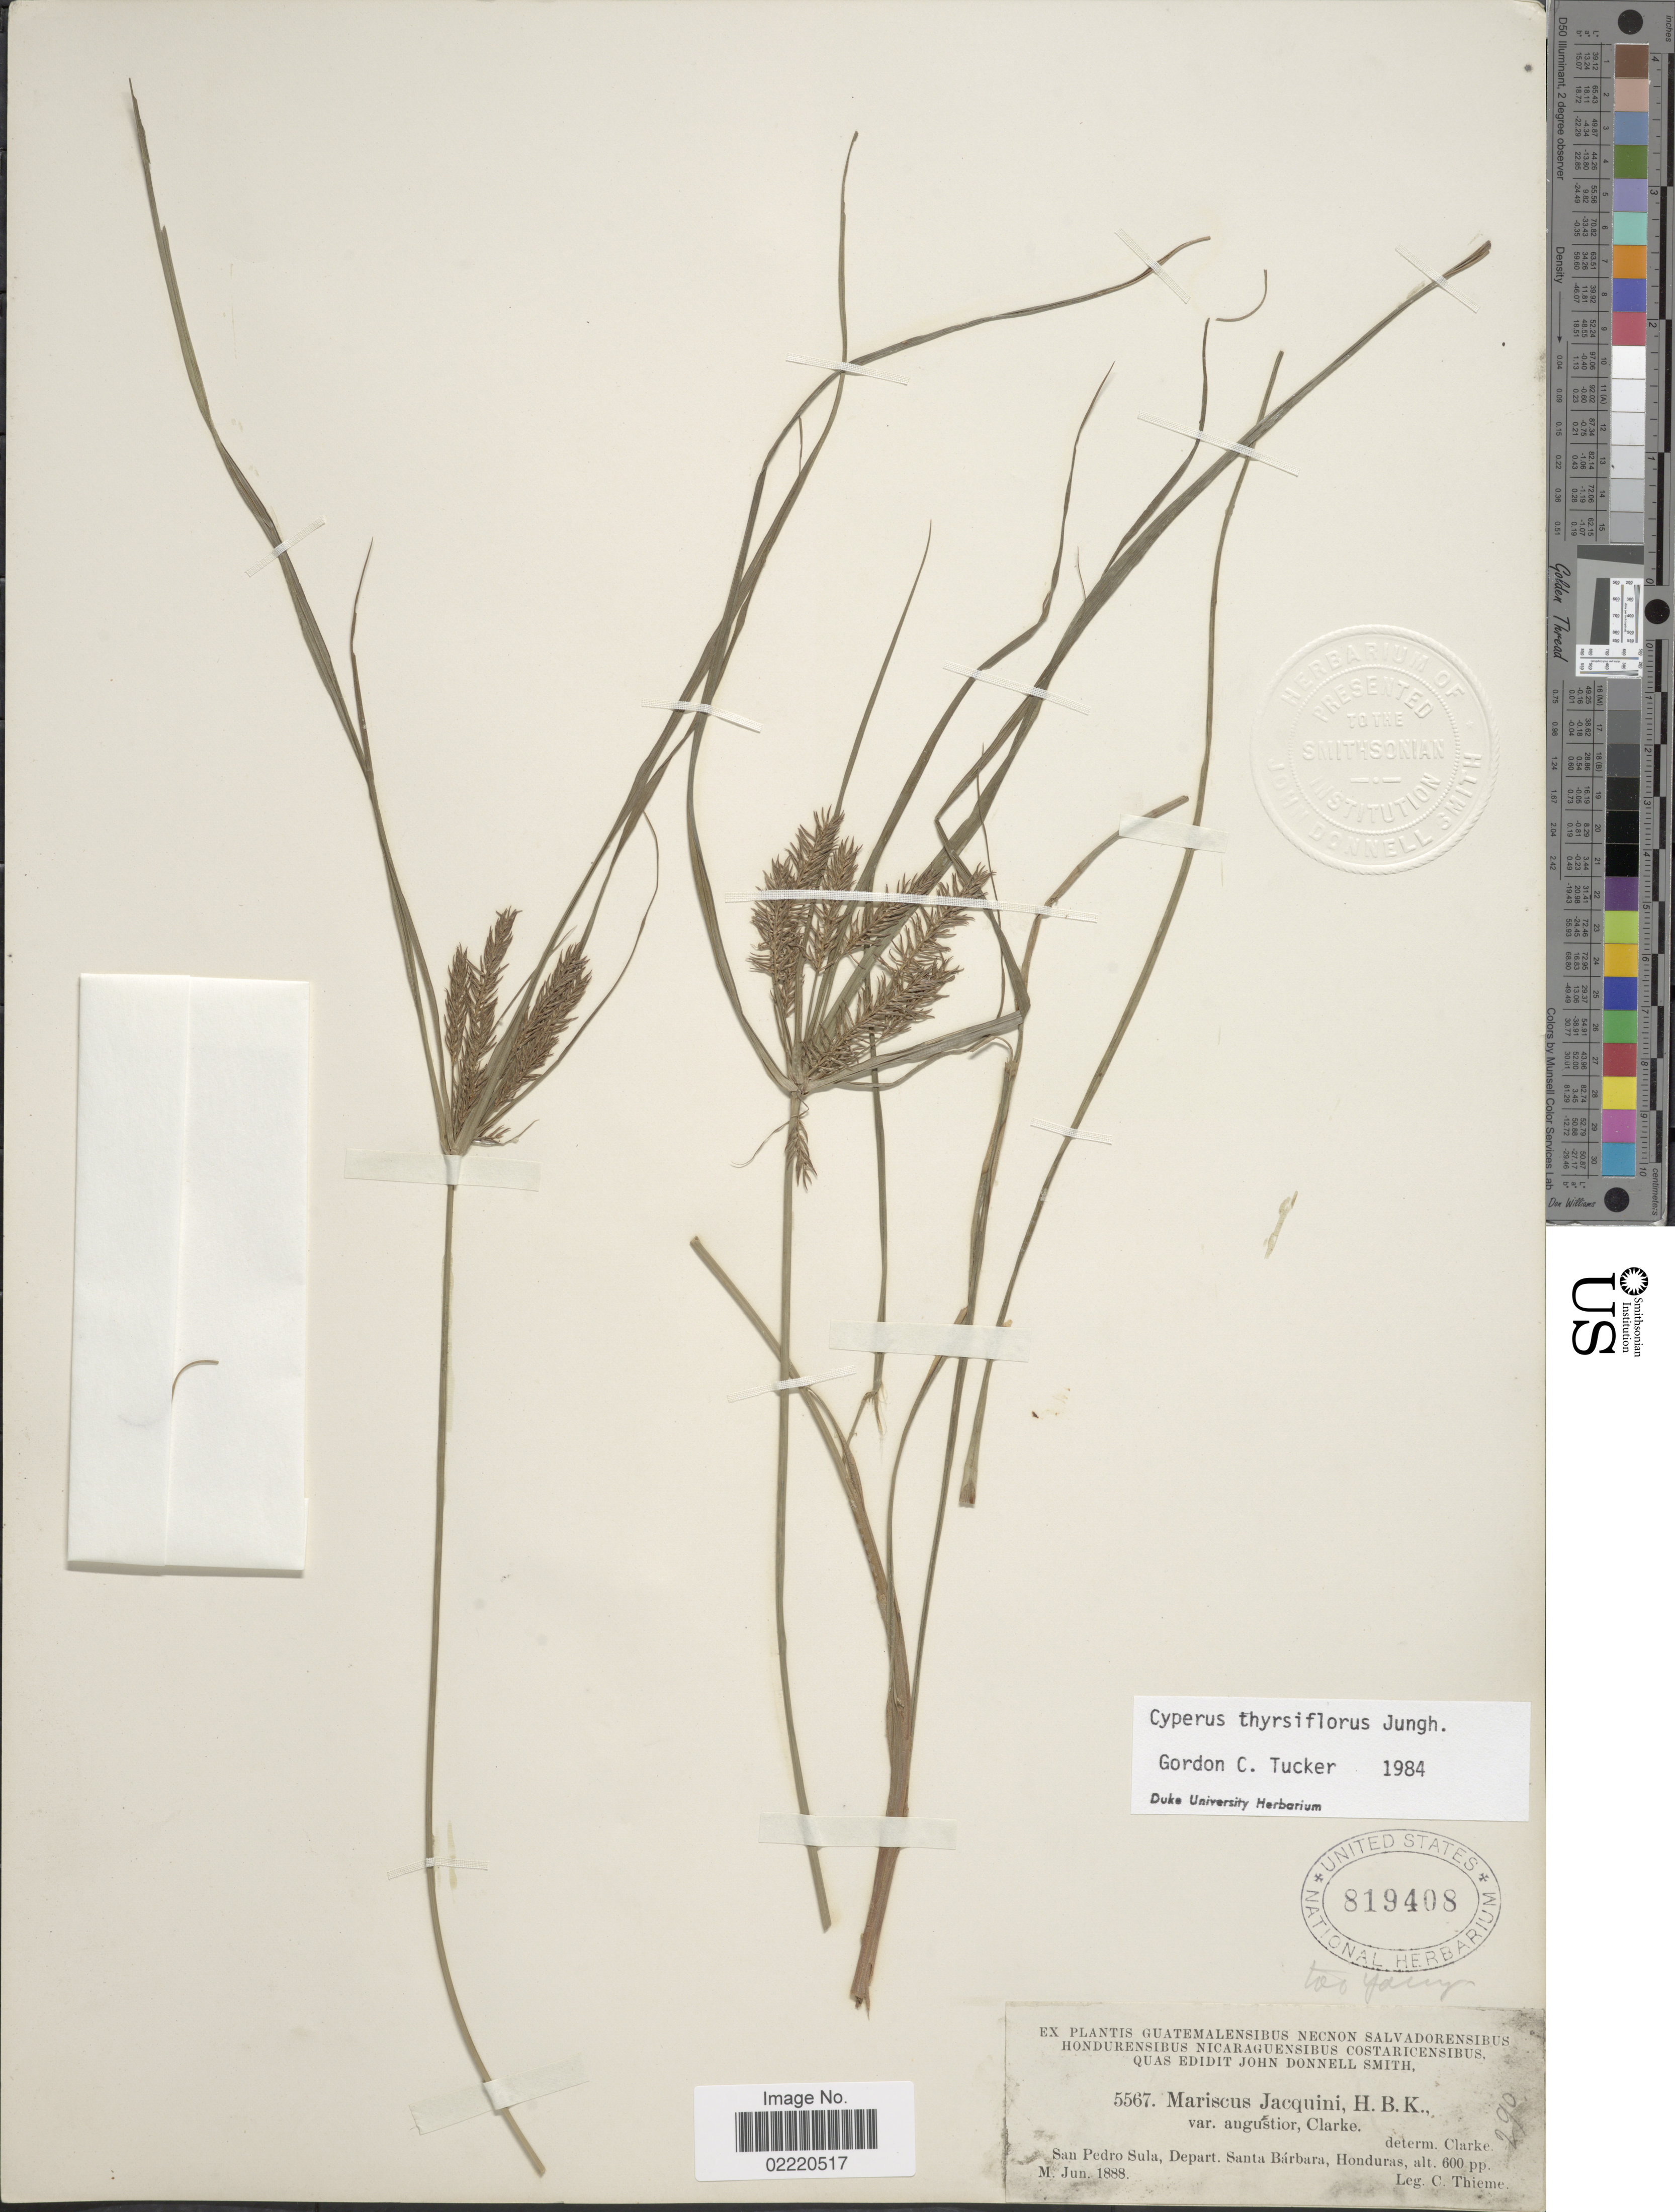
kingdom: Plantae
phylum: Tracheophyta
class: Liliopsida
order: Poales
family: Cyperaceae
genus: Cyperus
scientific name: Cyperus thyrsiflorus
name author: Jungh.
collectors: C. Thieme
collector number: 5567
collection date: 1888-06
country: Honduras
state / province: Santa Bárbara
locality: San Pedro Sula.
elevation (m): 183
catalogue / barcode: US 819408